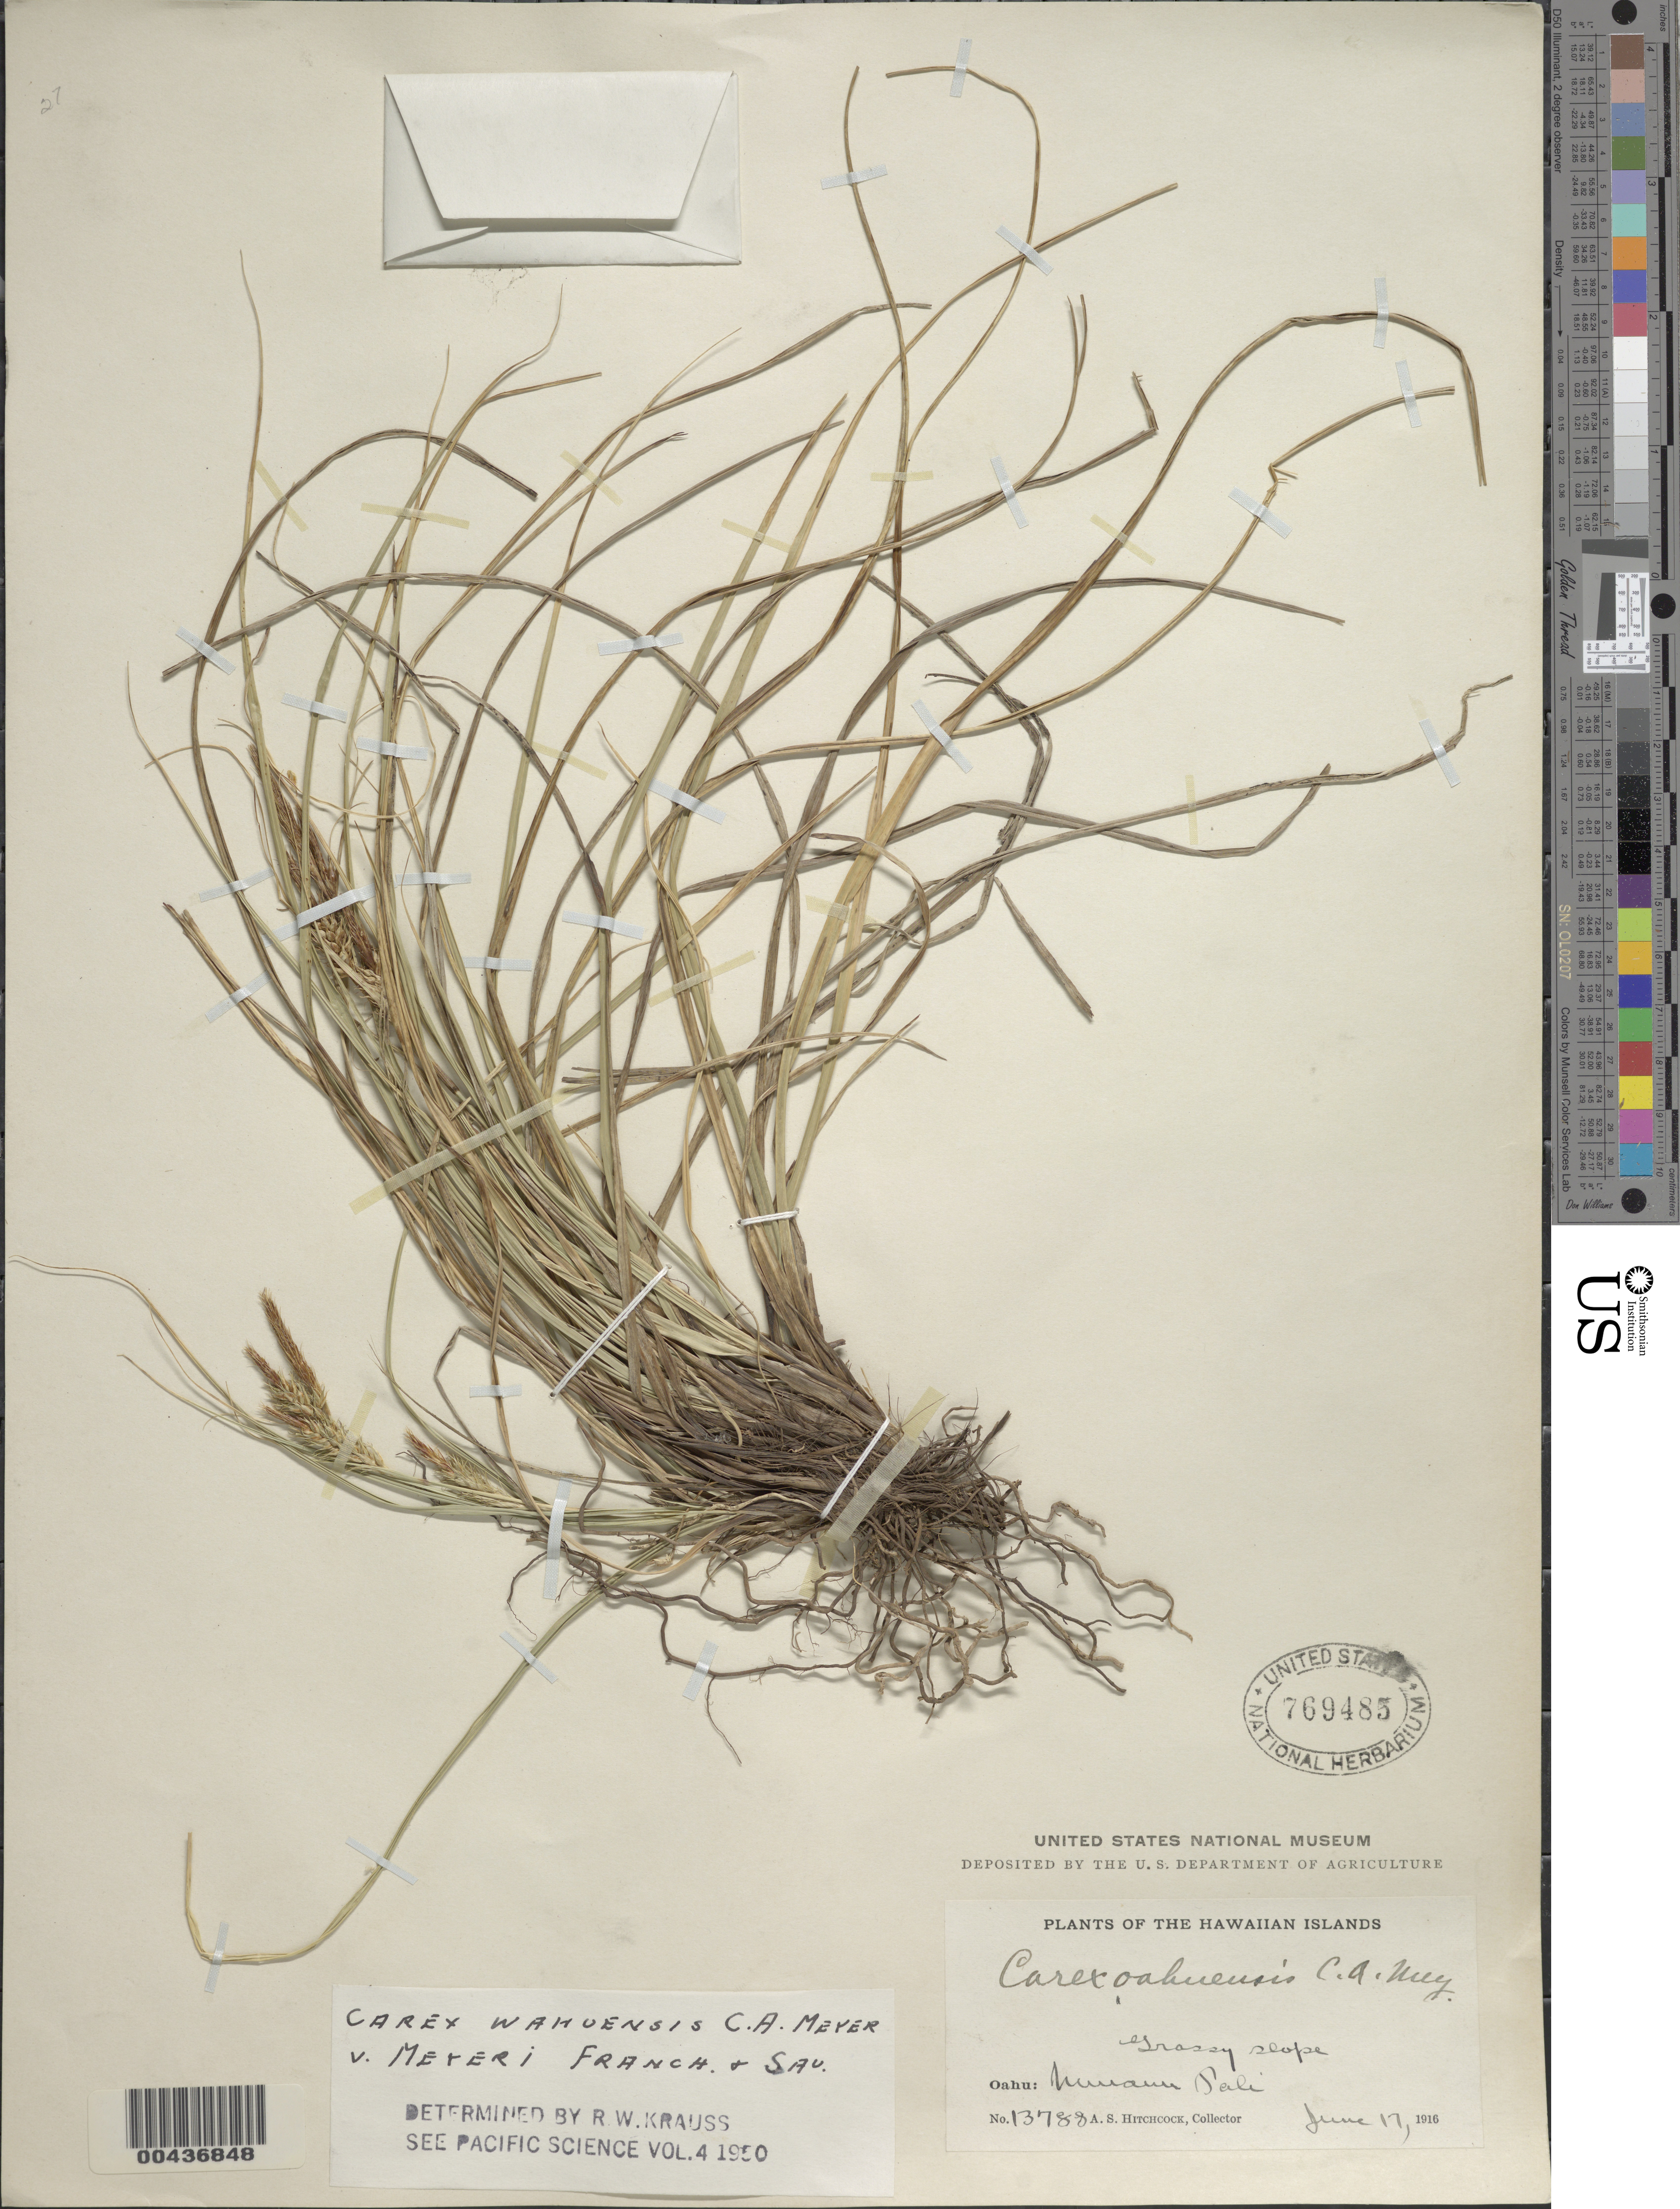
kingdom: Plantae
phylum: Tracheophyta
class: Liliopsida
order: Poales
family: Cyperaceae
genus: Carex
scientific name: Carex wahuensis subsp. wahuensis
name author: C.A. Mey.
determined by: Wagner, W. L., (BOT), Smithsonian Institution - National Museum of Natural History (UNITED STATES)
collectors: A. S. Hitchcock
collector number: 13788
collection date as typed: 17 Jun 1916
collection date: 1916-06-17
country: United States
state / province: Hawaii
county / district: Honolulu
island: Oahu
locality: Oahu: Nuuanu Pali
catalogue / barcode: US 769483